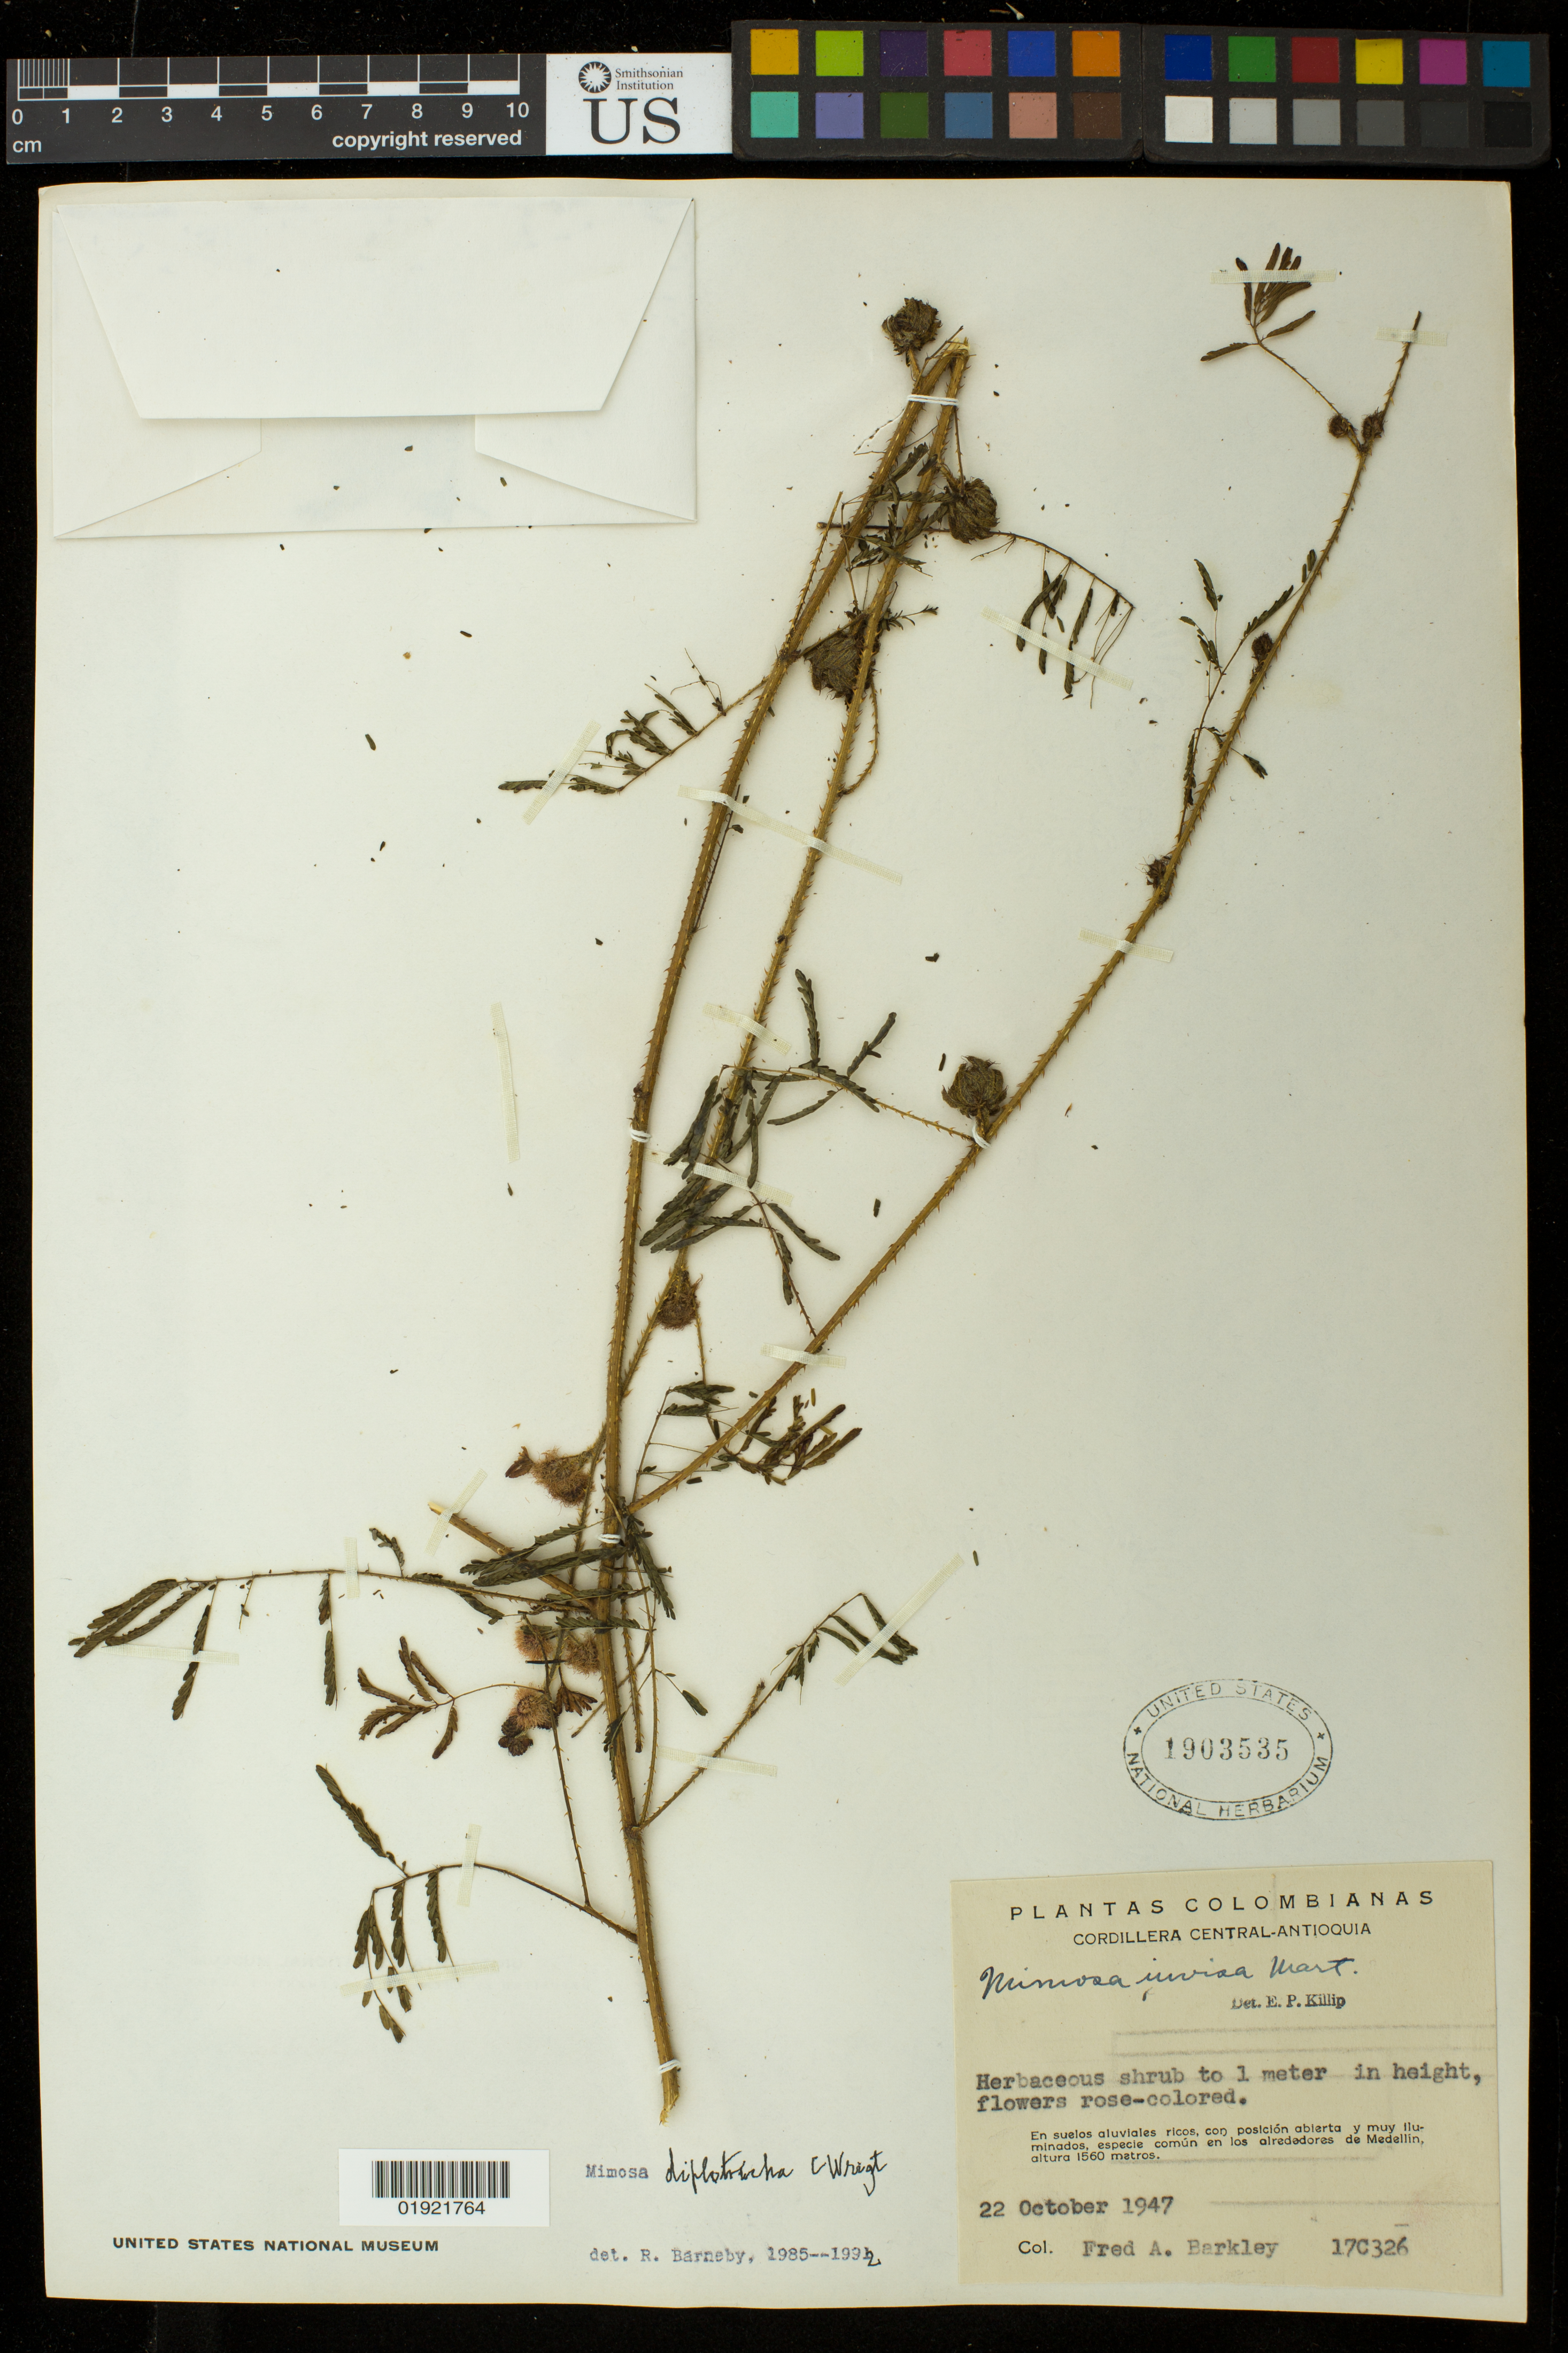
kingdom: Plantae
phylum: Tracheophyta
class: Magnoliopsida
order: Fabales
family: Fabaceae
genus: Mimosa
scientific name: Mimosa diplotricha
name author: C. Wright in Sauvalle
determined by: Barneby, Rupert C., (NY)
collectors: F. A. Barkley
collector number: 17C326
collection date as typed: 22 October 1947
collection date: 1947-10-22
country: Colombia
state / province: Antioquia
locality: especie común en los alrededores de Medellin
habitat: En suelos aluviales ricos, con posivion abierta y muy iluminados.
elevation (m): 1560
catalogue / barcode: US 1903535